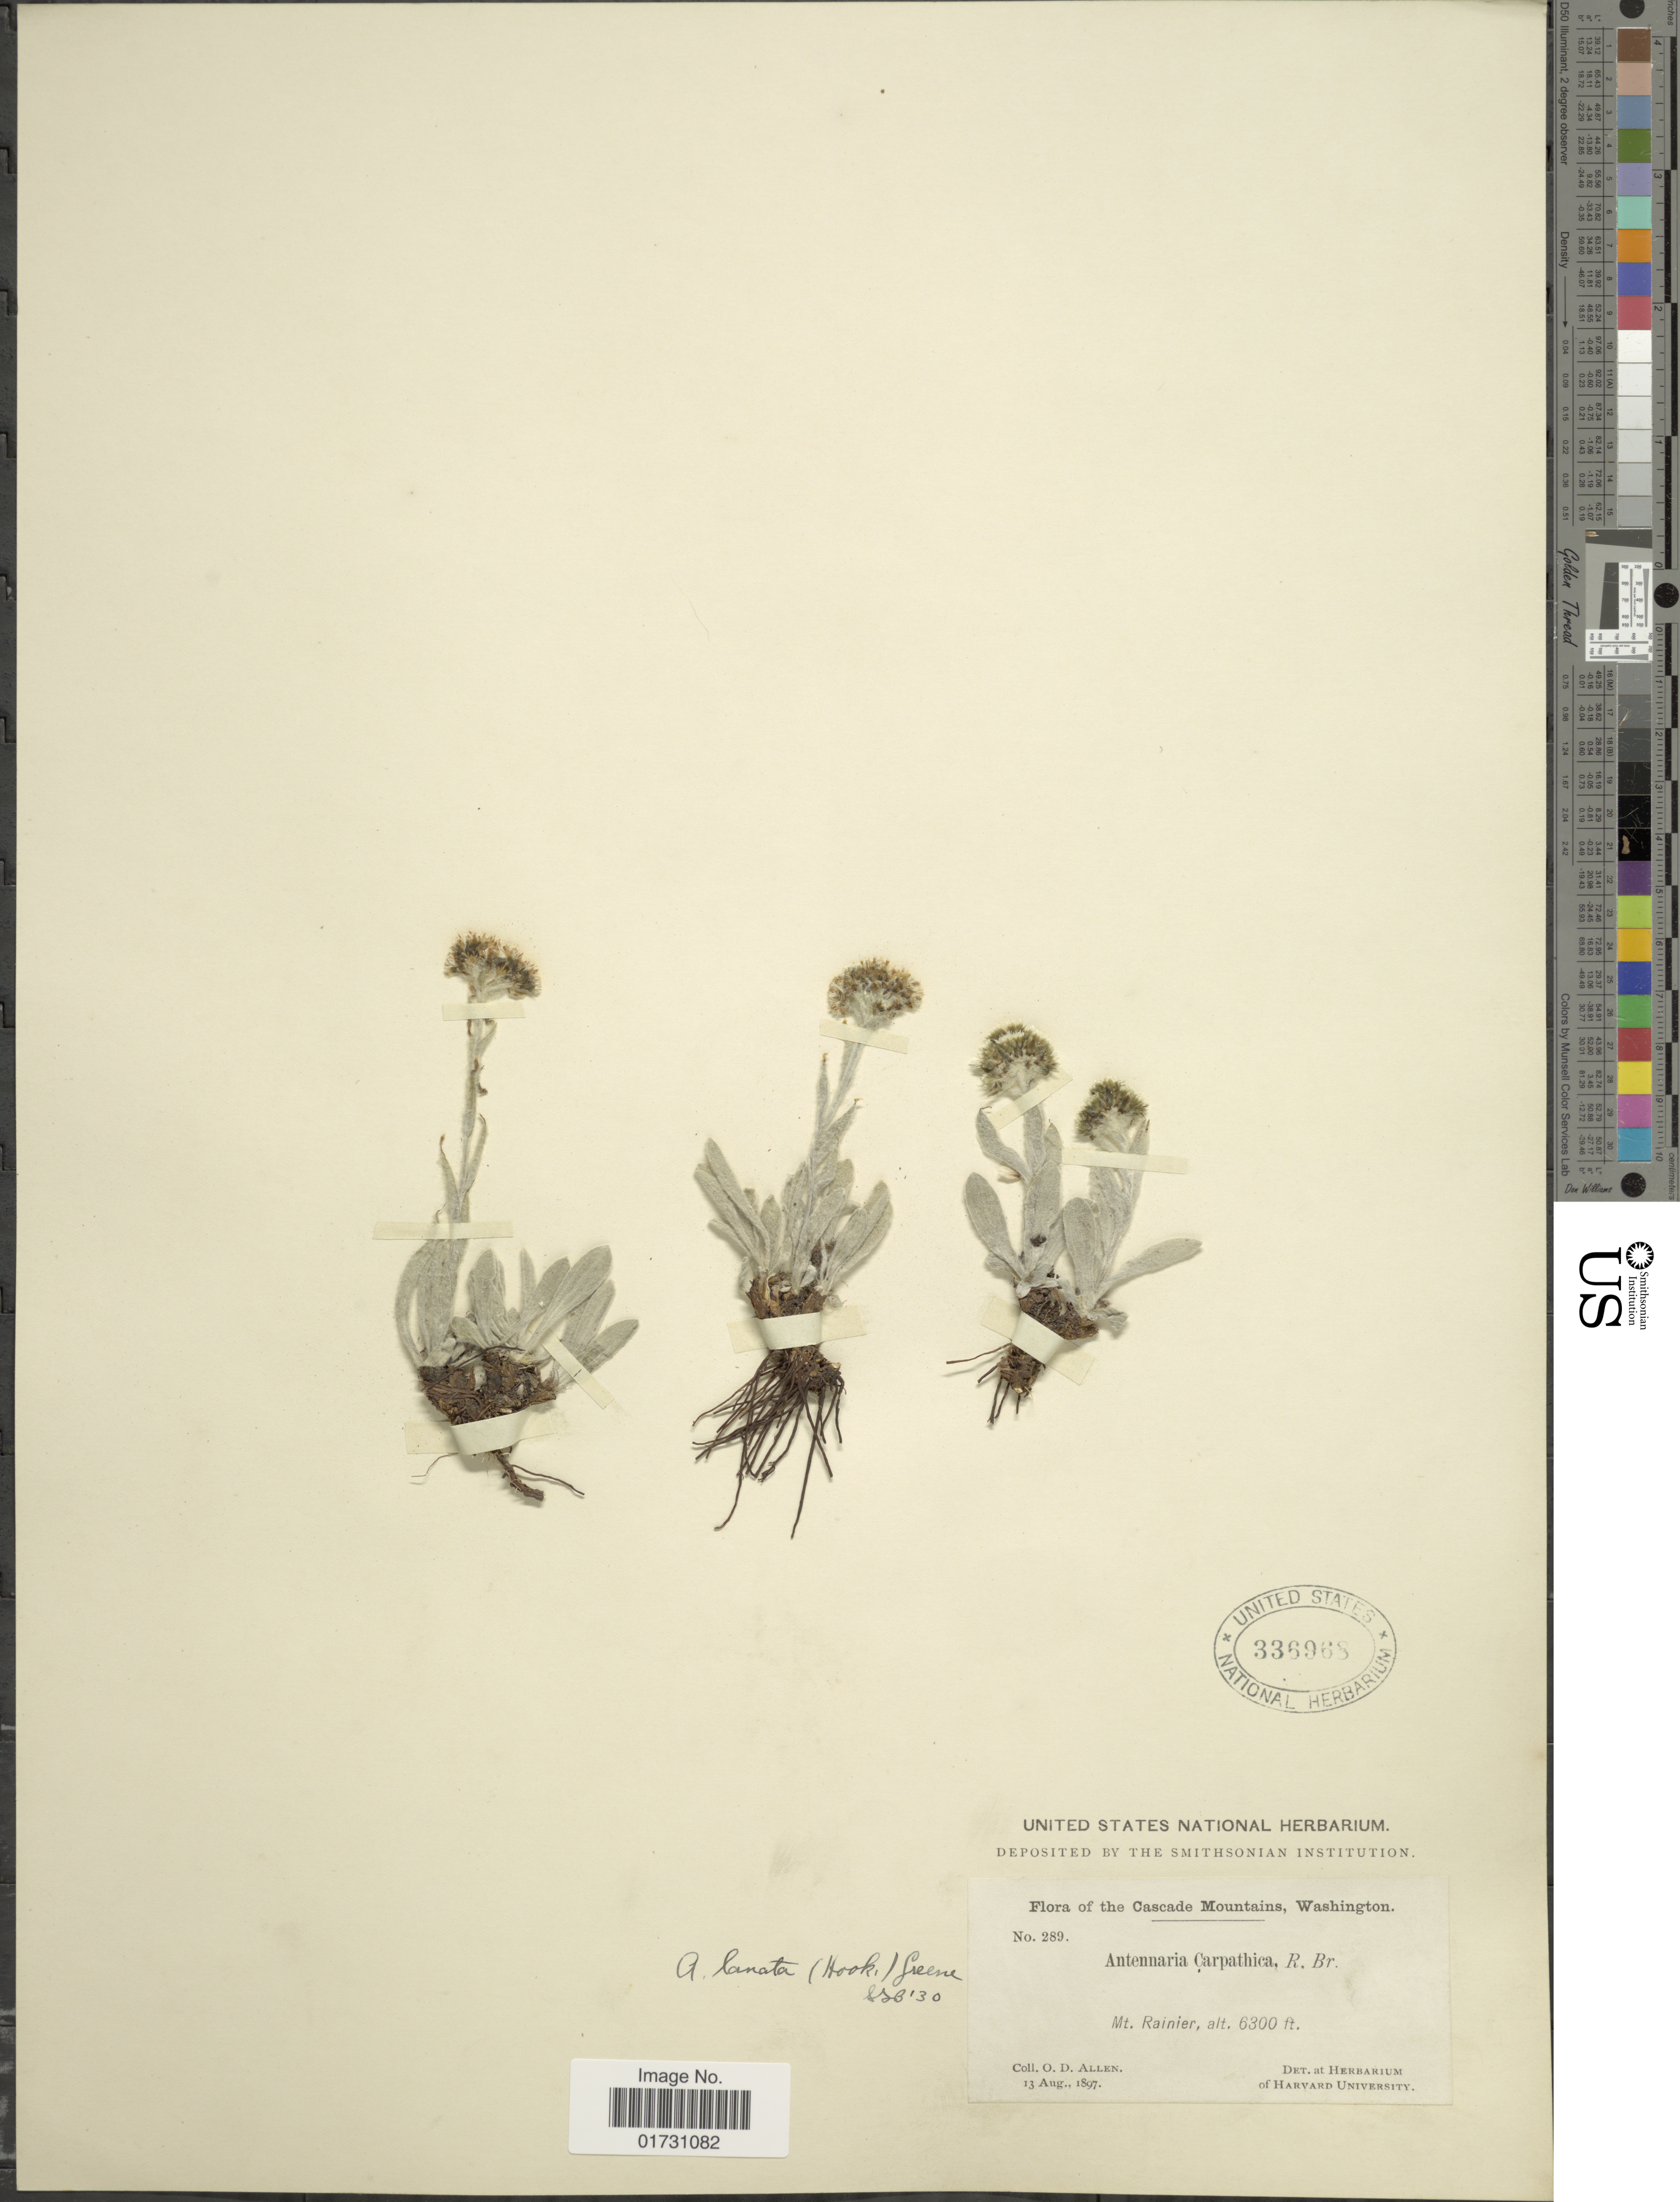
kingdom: Plantae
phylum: Tracheophyta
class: Magnoliopsida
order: Asterales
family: Asteraceae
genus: Antennaria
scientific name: Antennaria lanata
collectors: O. D. Allen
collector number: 289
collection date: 1897-08-13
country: United States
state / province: Washington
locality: The Cascade Mountains, Mt. Rainier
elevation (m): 1920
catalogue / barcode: US 336968